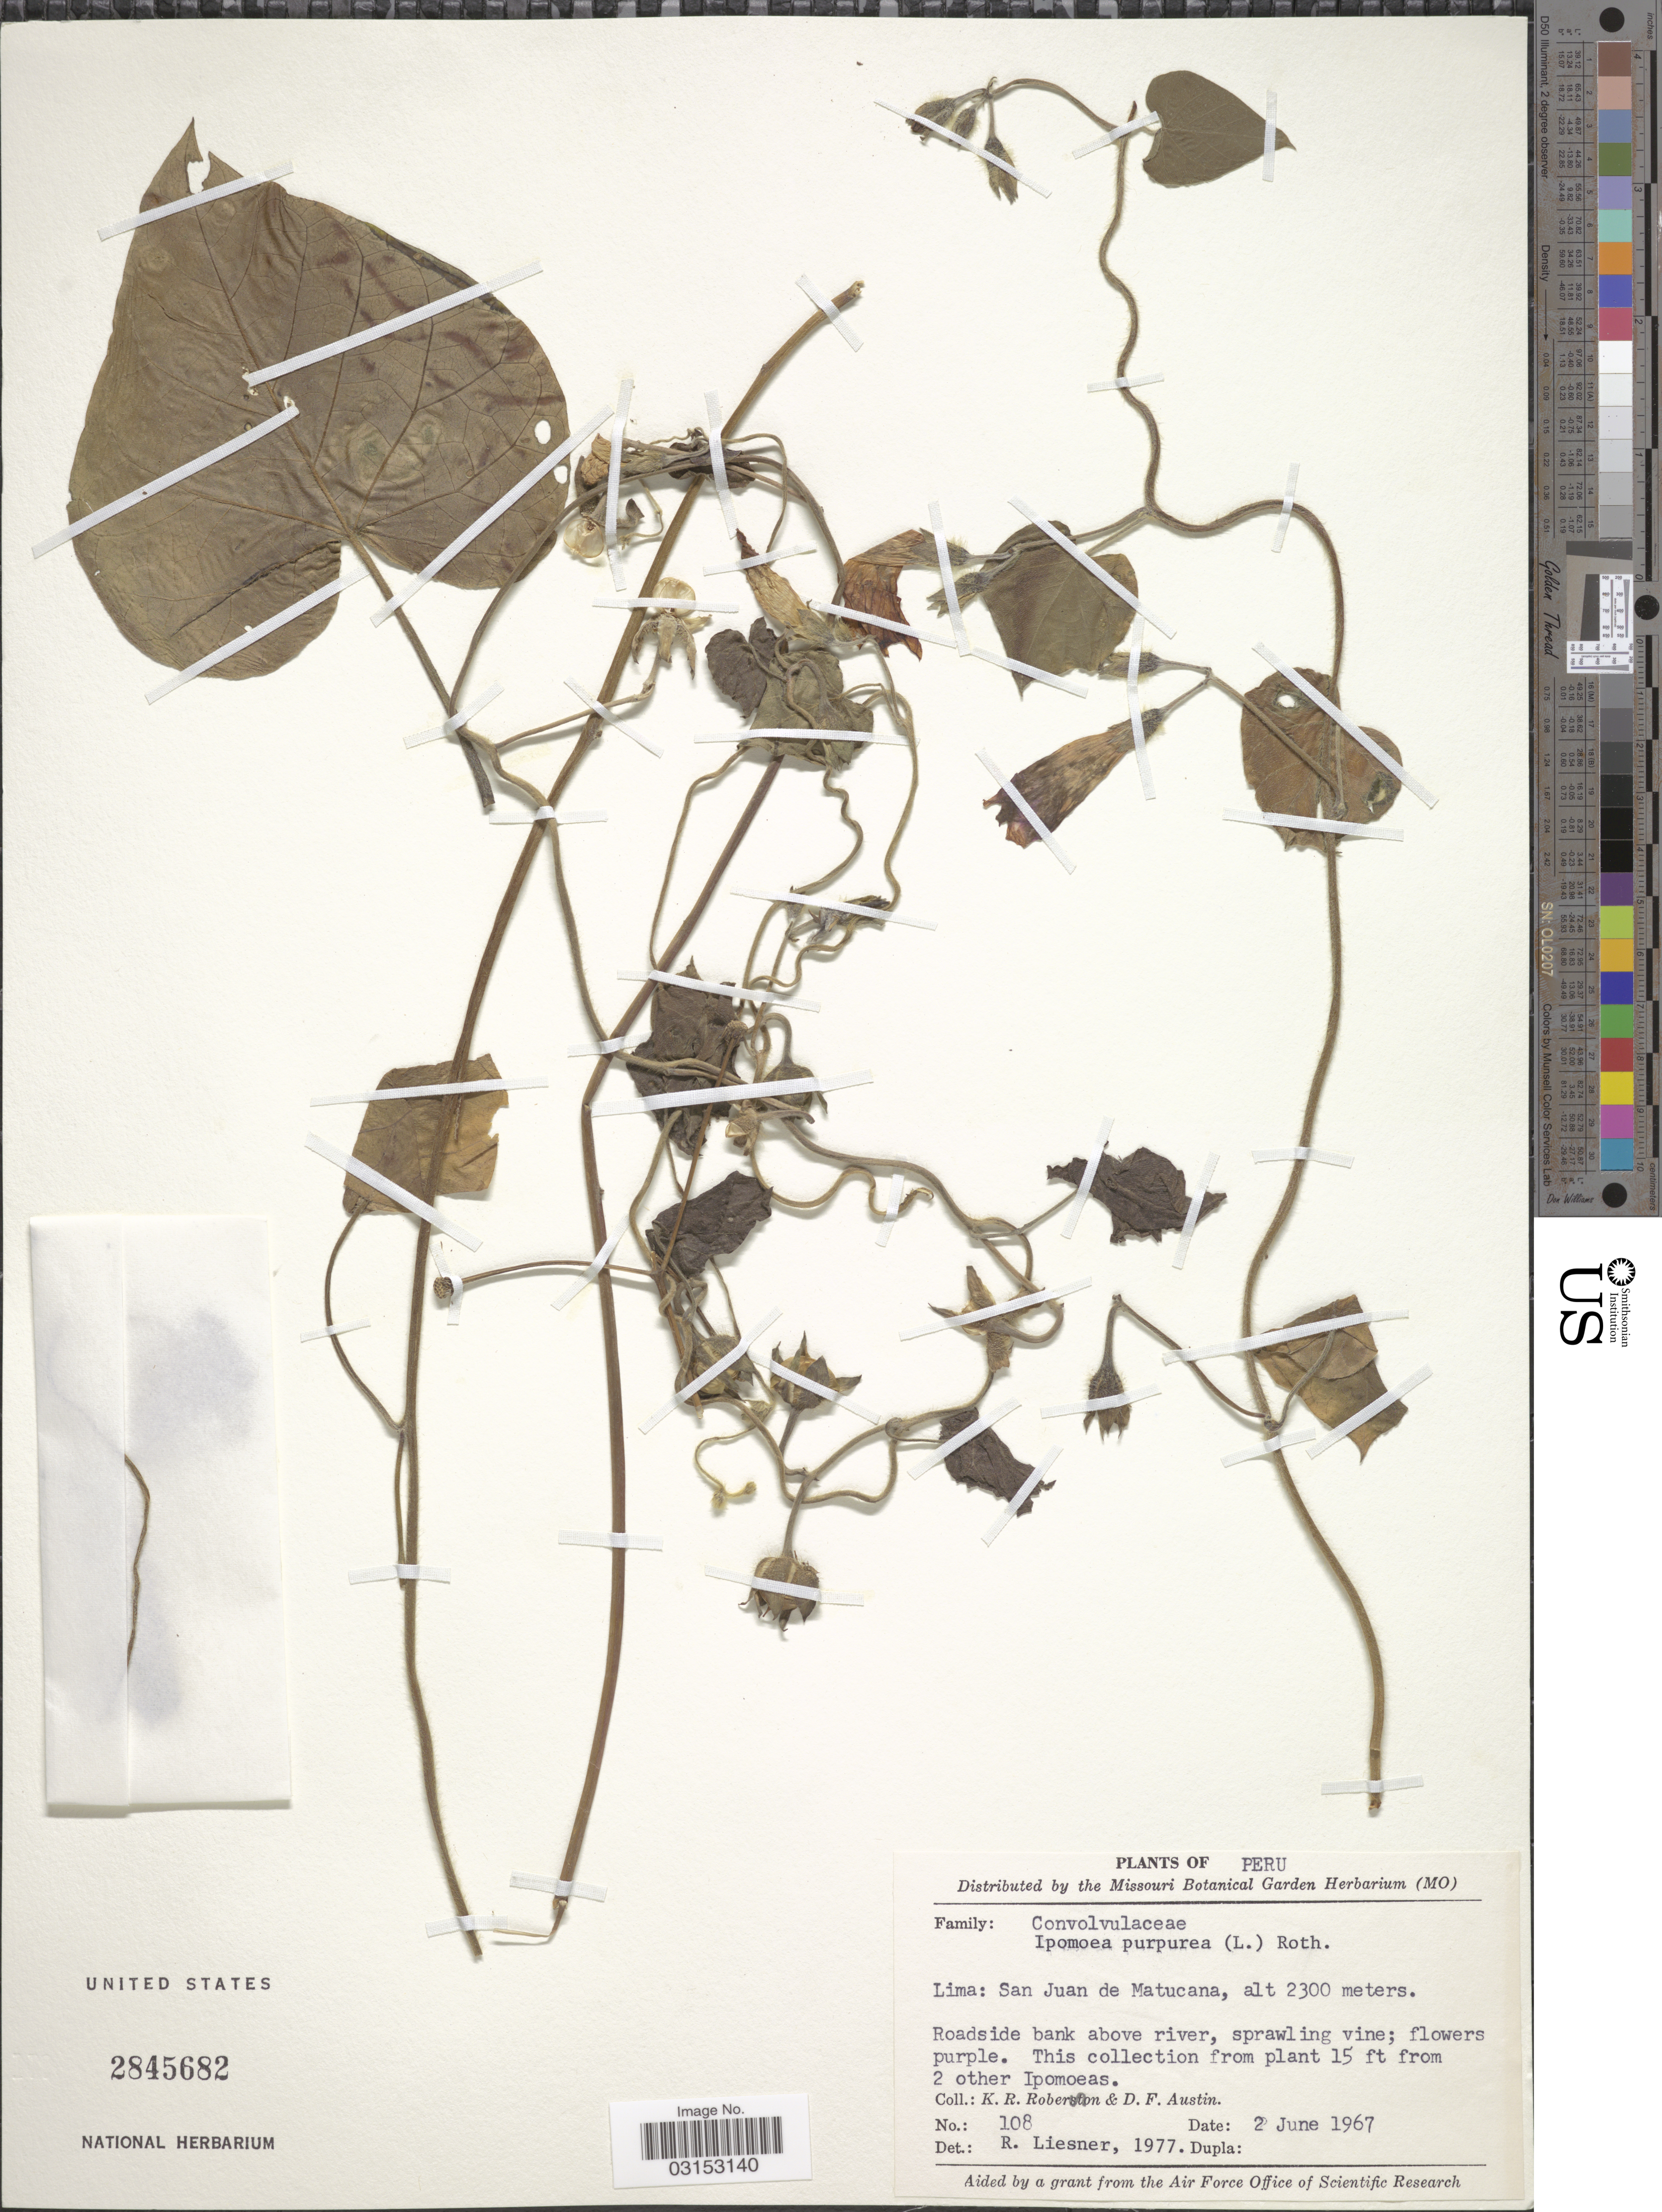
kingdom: Plantae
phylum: Tracheophyta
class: Magnoliopsida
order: Solanales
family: Convolvulaceae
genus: Ipomoea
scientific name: Ipomoea purpurea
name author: (L.) Roth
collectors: K. Robertson & D. Austin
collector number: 108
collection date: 1967-06-02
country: Peru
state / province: Lima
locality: San Juan de Matucana.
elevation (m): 2300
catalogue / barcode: US 2845682